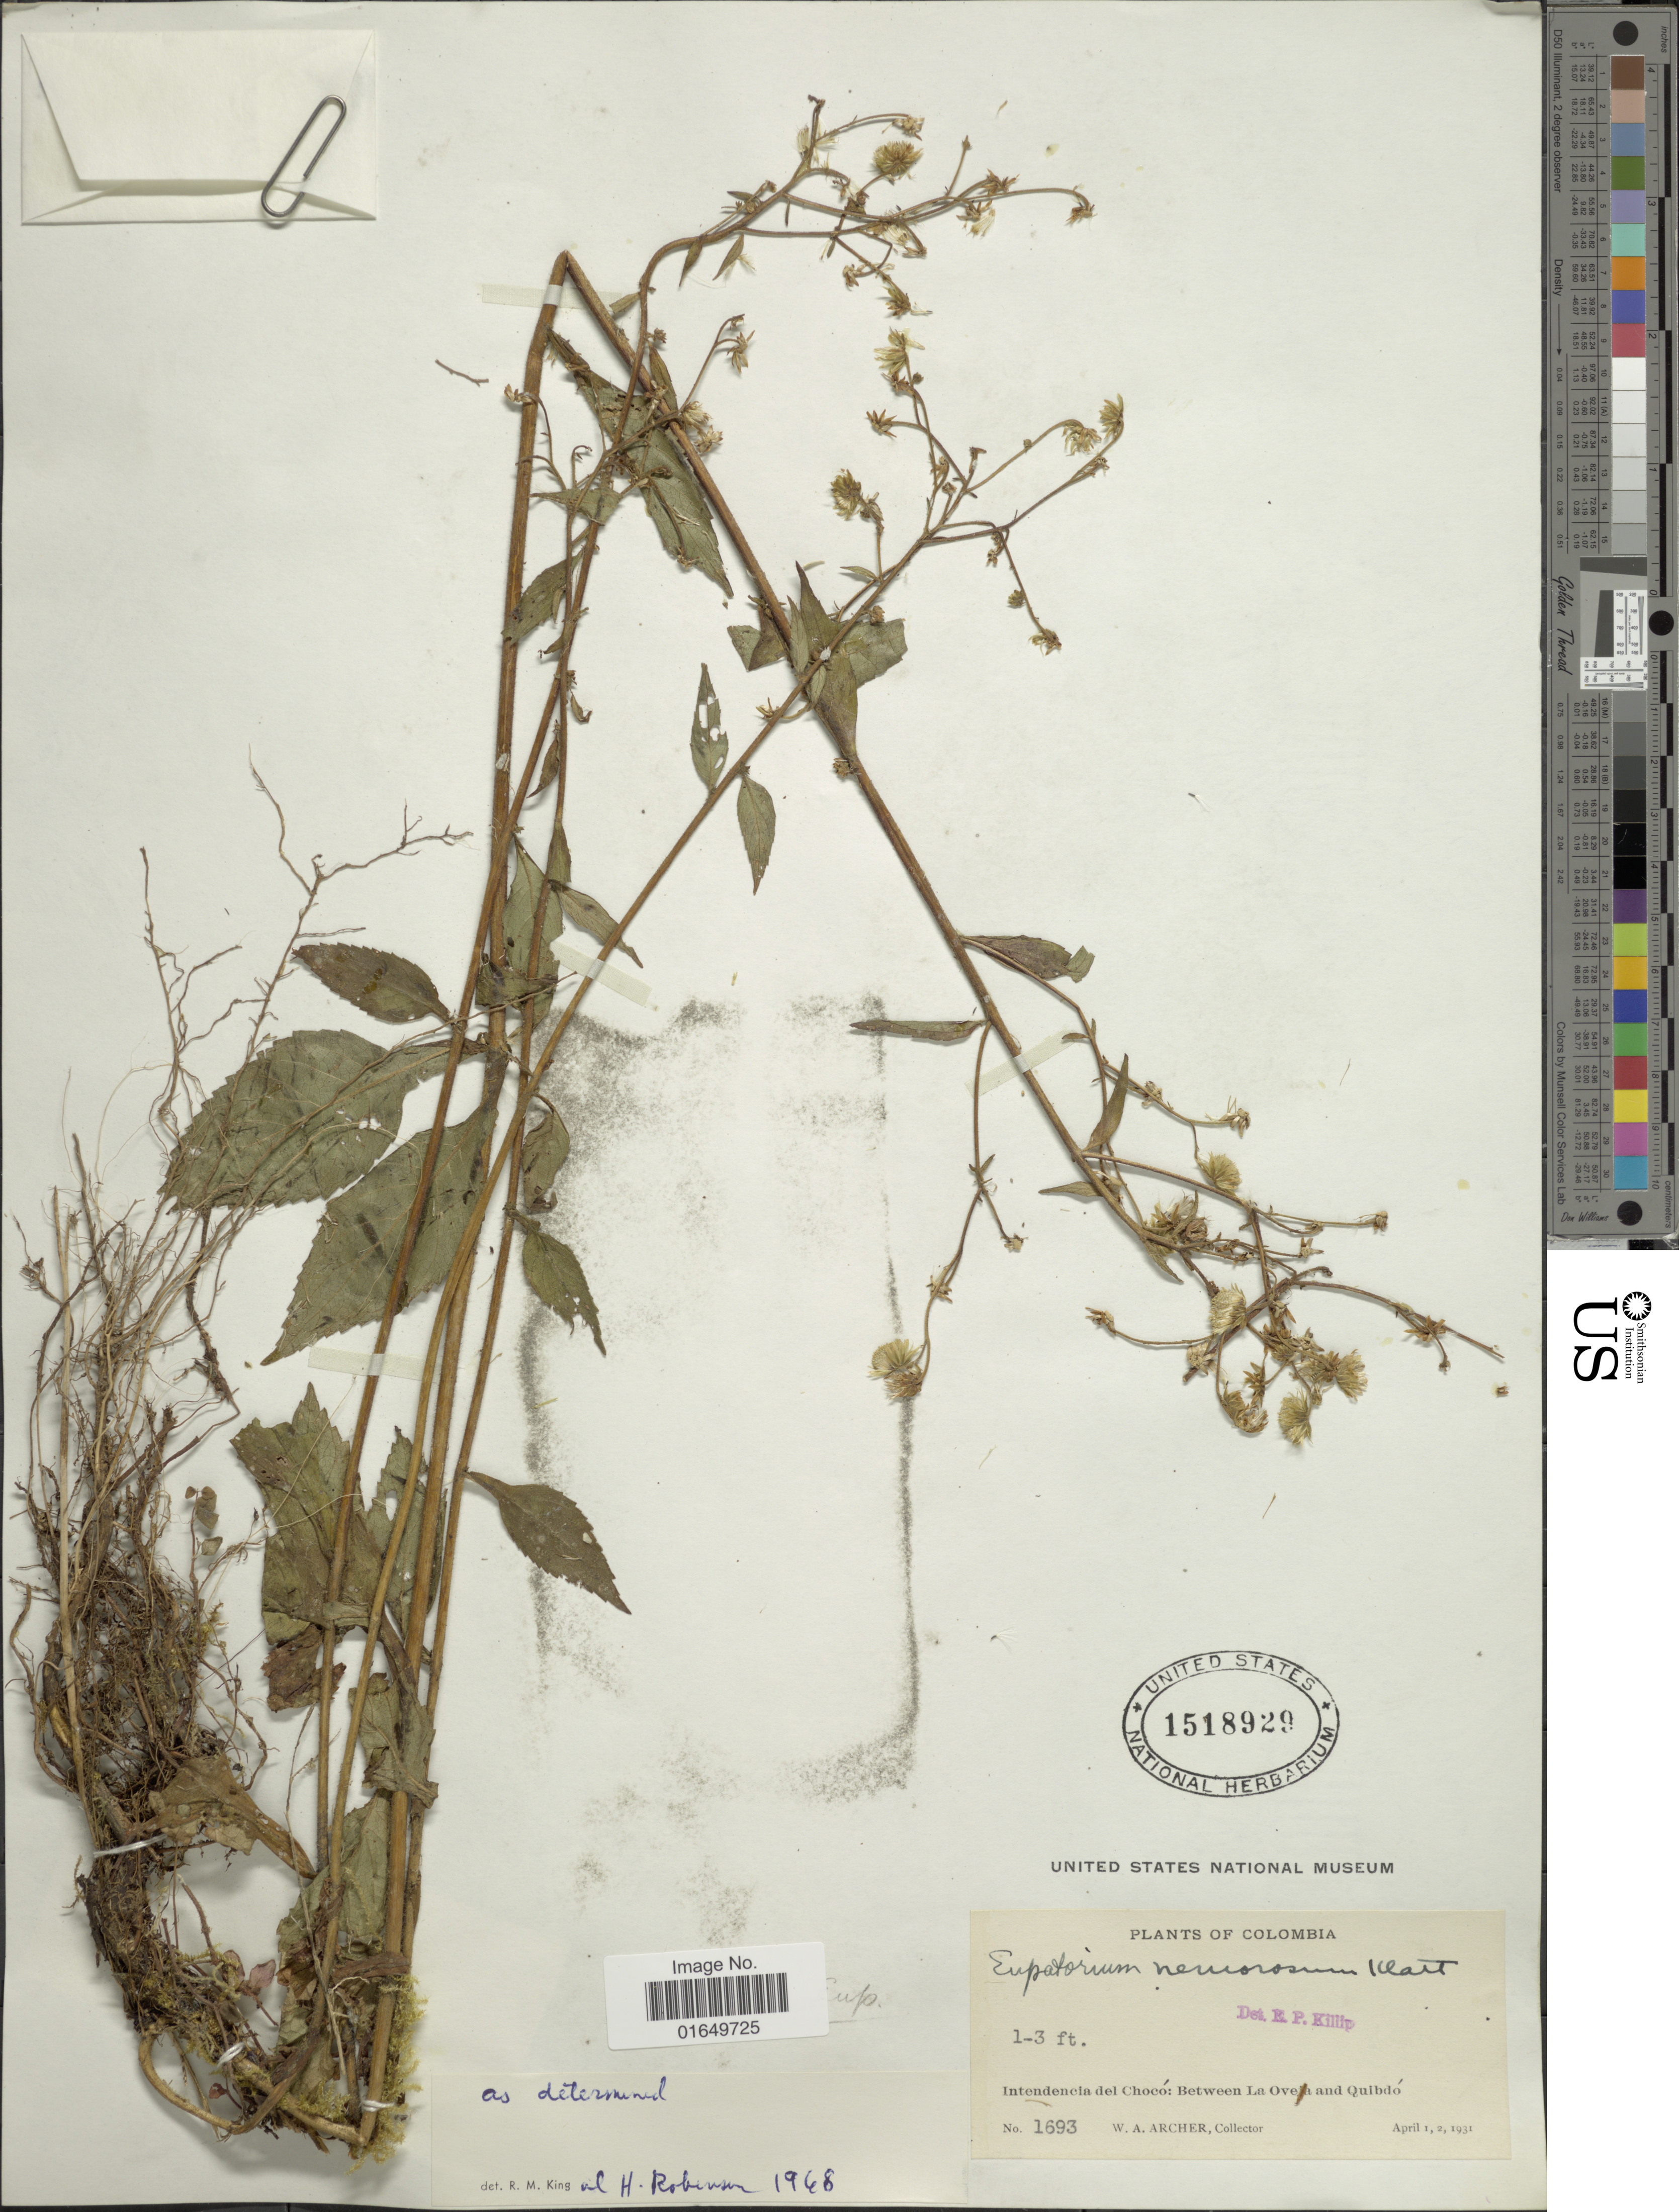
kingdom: Plantae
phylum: Tracheophyta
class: Magnoliopsida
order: Asterales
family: Asteraceae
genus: Polyanthina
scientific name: Polyanthina nemorosa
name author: (Klatt) R.M. King & H. Rob.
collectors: W. A. Archer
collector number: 1693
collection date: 1931-04-01/1931-04-02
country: Colombia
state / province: Chocó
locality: Between La Oveia and Quibdó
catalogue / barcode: US 1518929